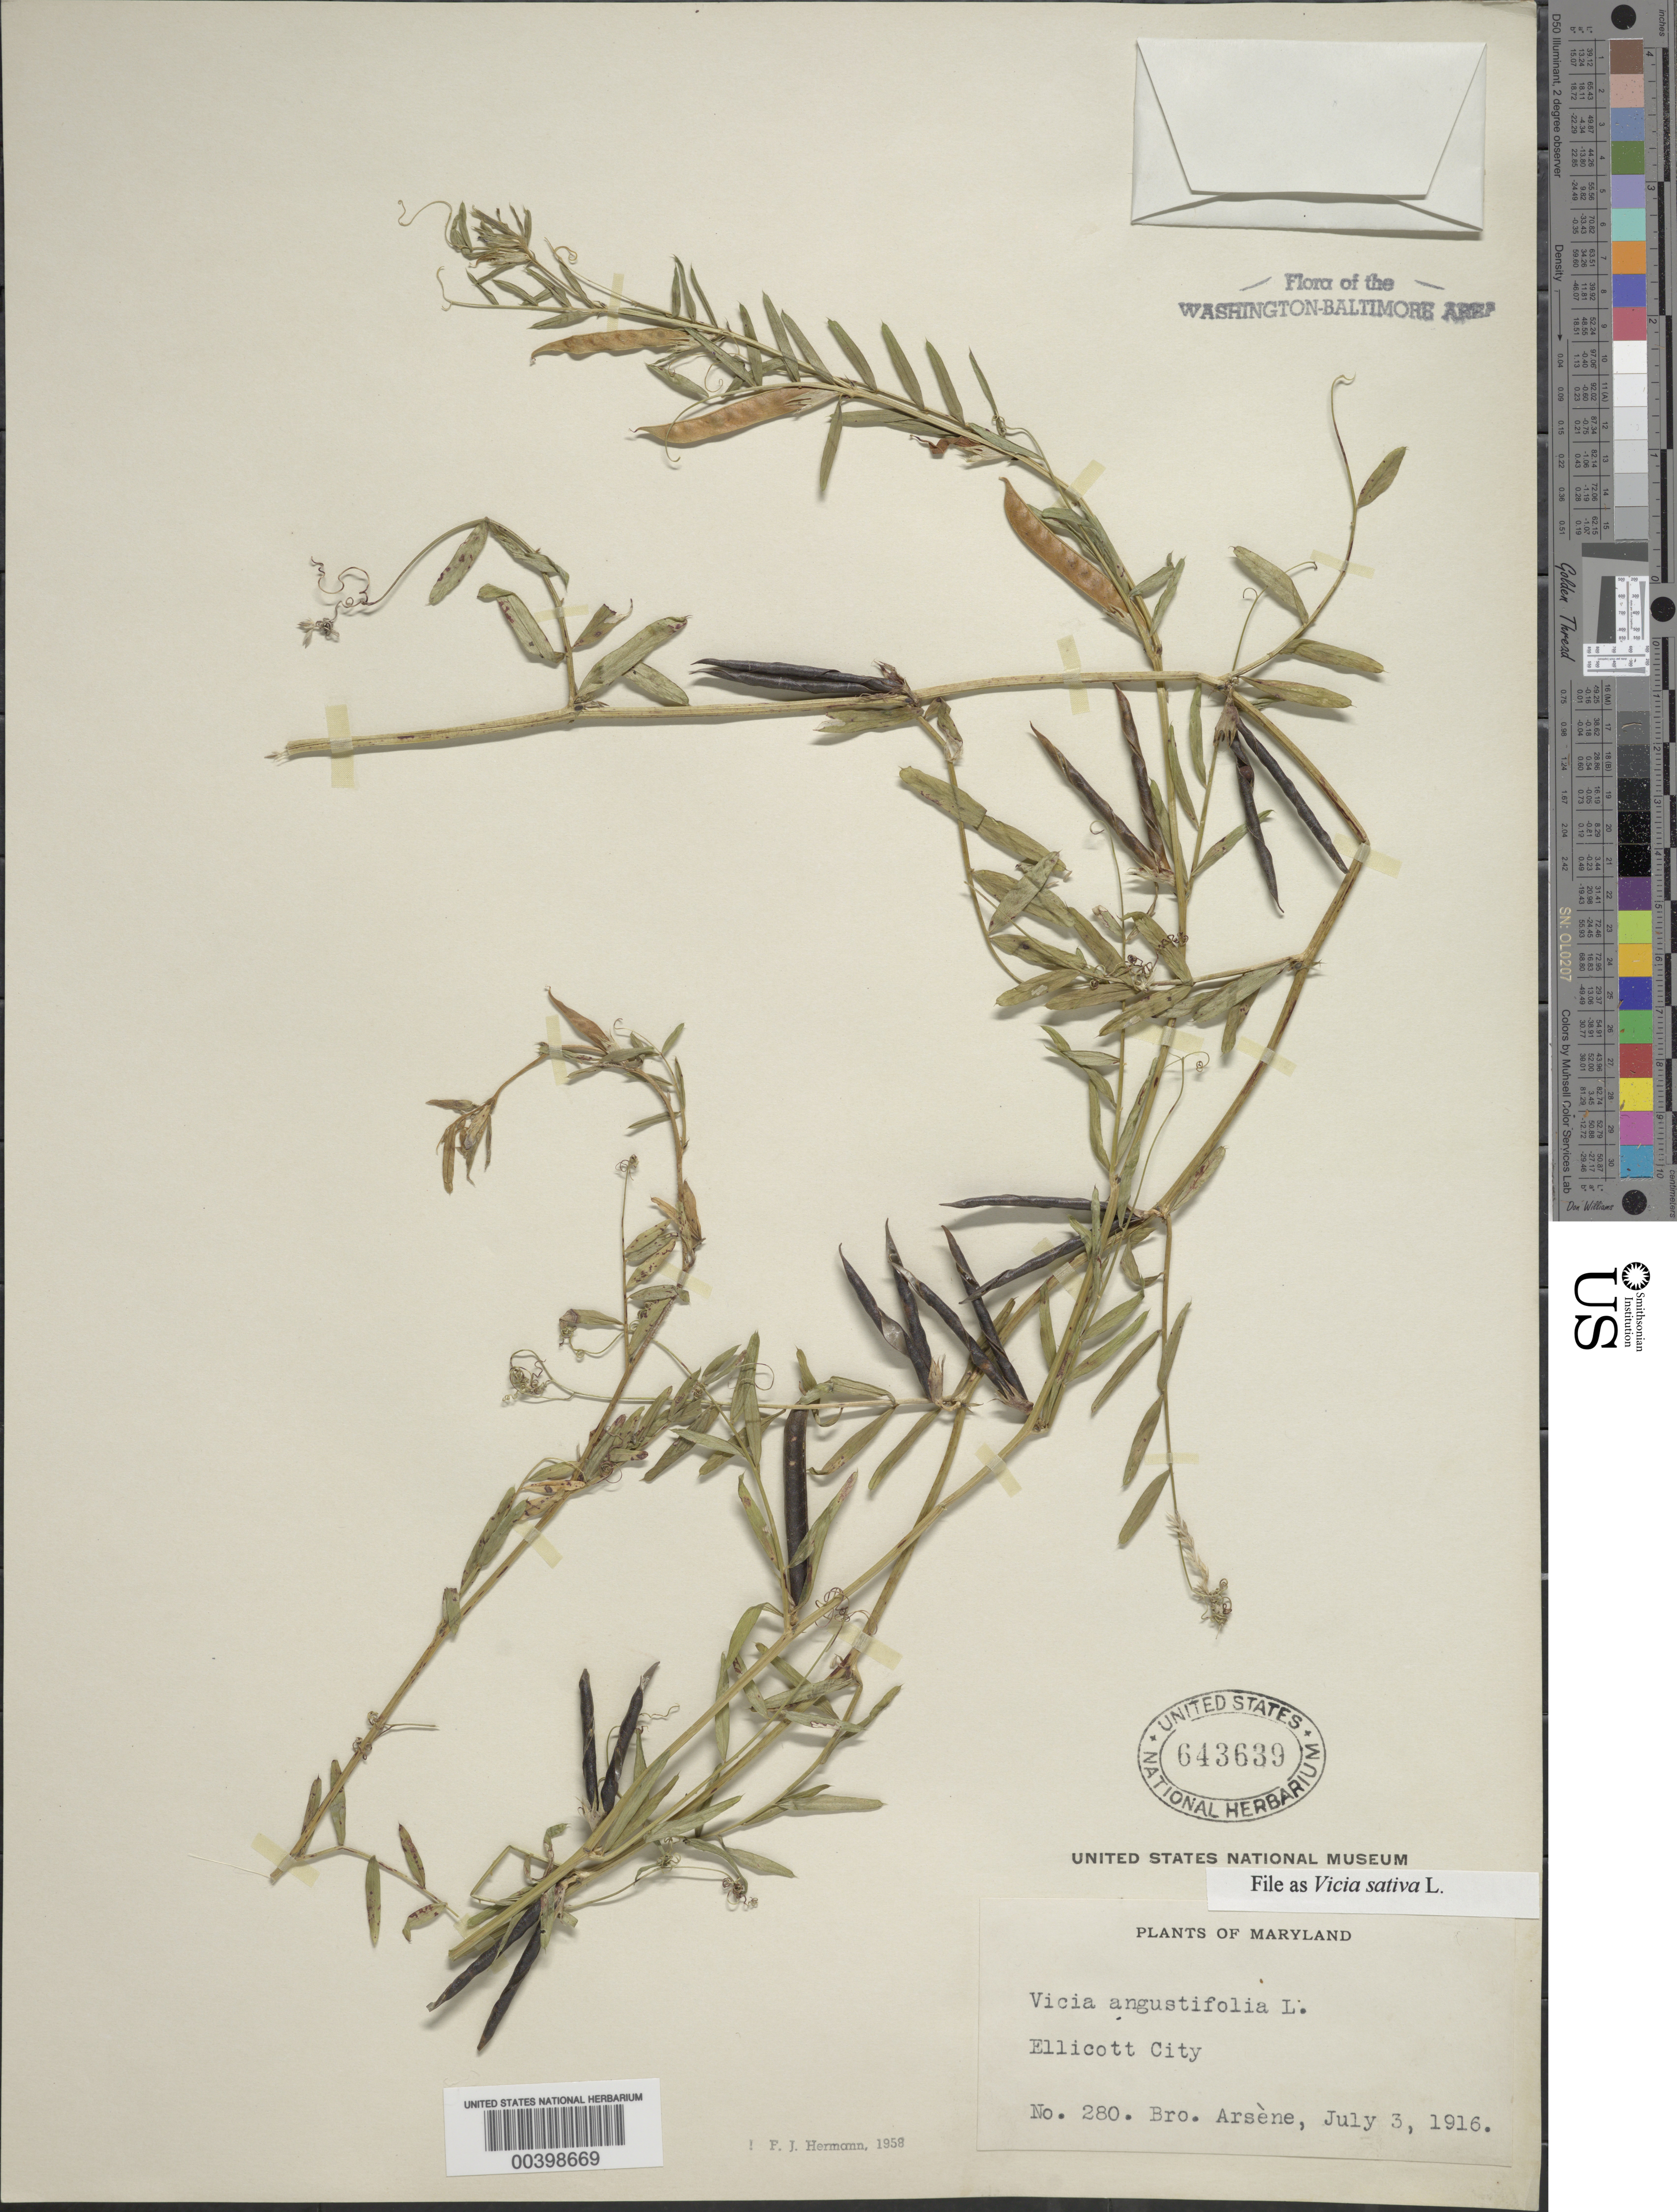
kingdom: Plantae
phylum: Tracheophyta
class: Magnoliopsida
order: Fabales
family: Fabaceae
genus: Vicia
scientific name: Vicia sativa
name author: L.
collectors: Bro. G. Arsène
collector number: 280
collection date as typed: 03 Jul 1916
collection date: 1916-07-03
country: United States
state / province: Maryland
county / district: Howard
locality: Ellicott City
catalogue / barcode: US 643639